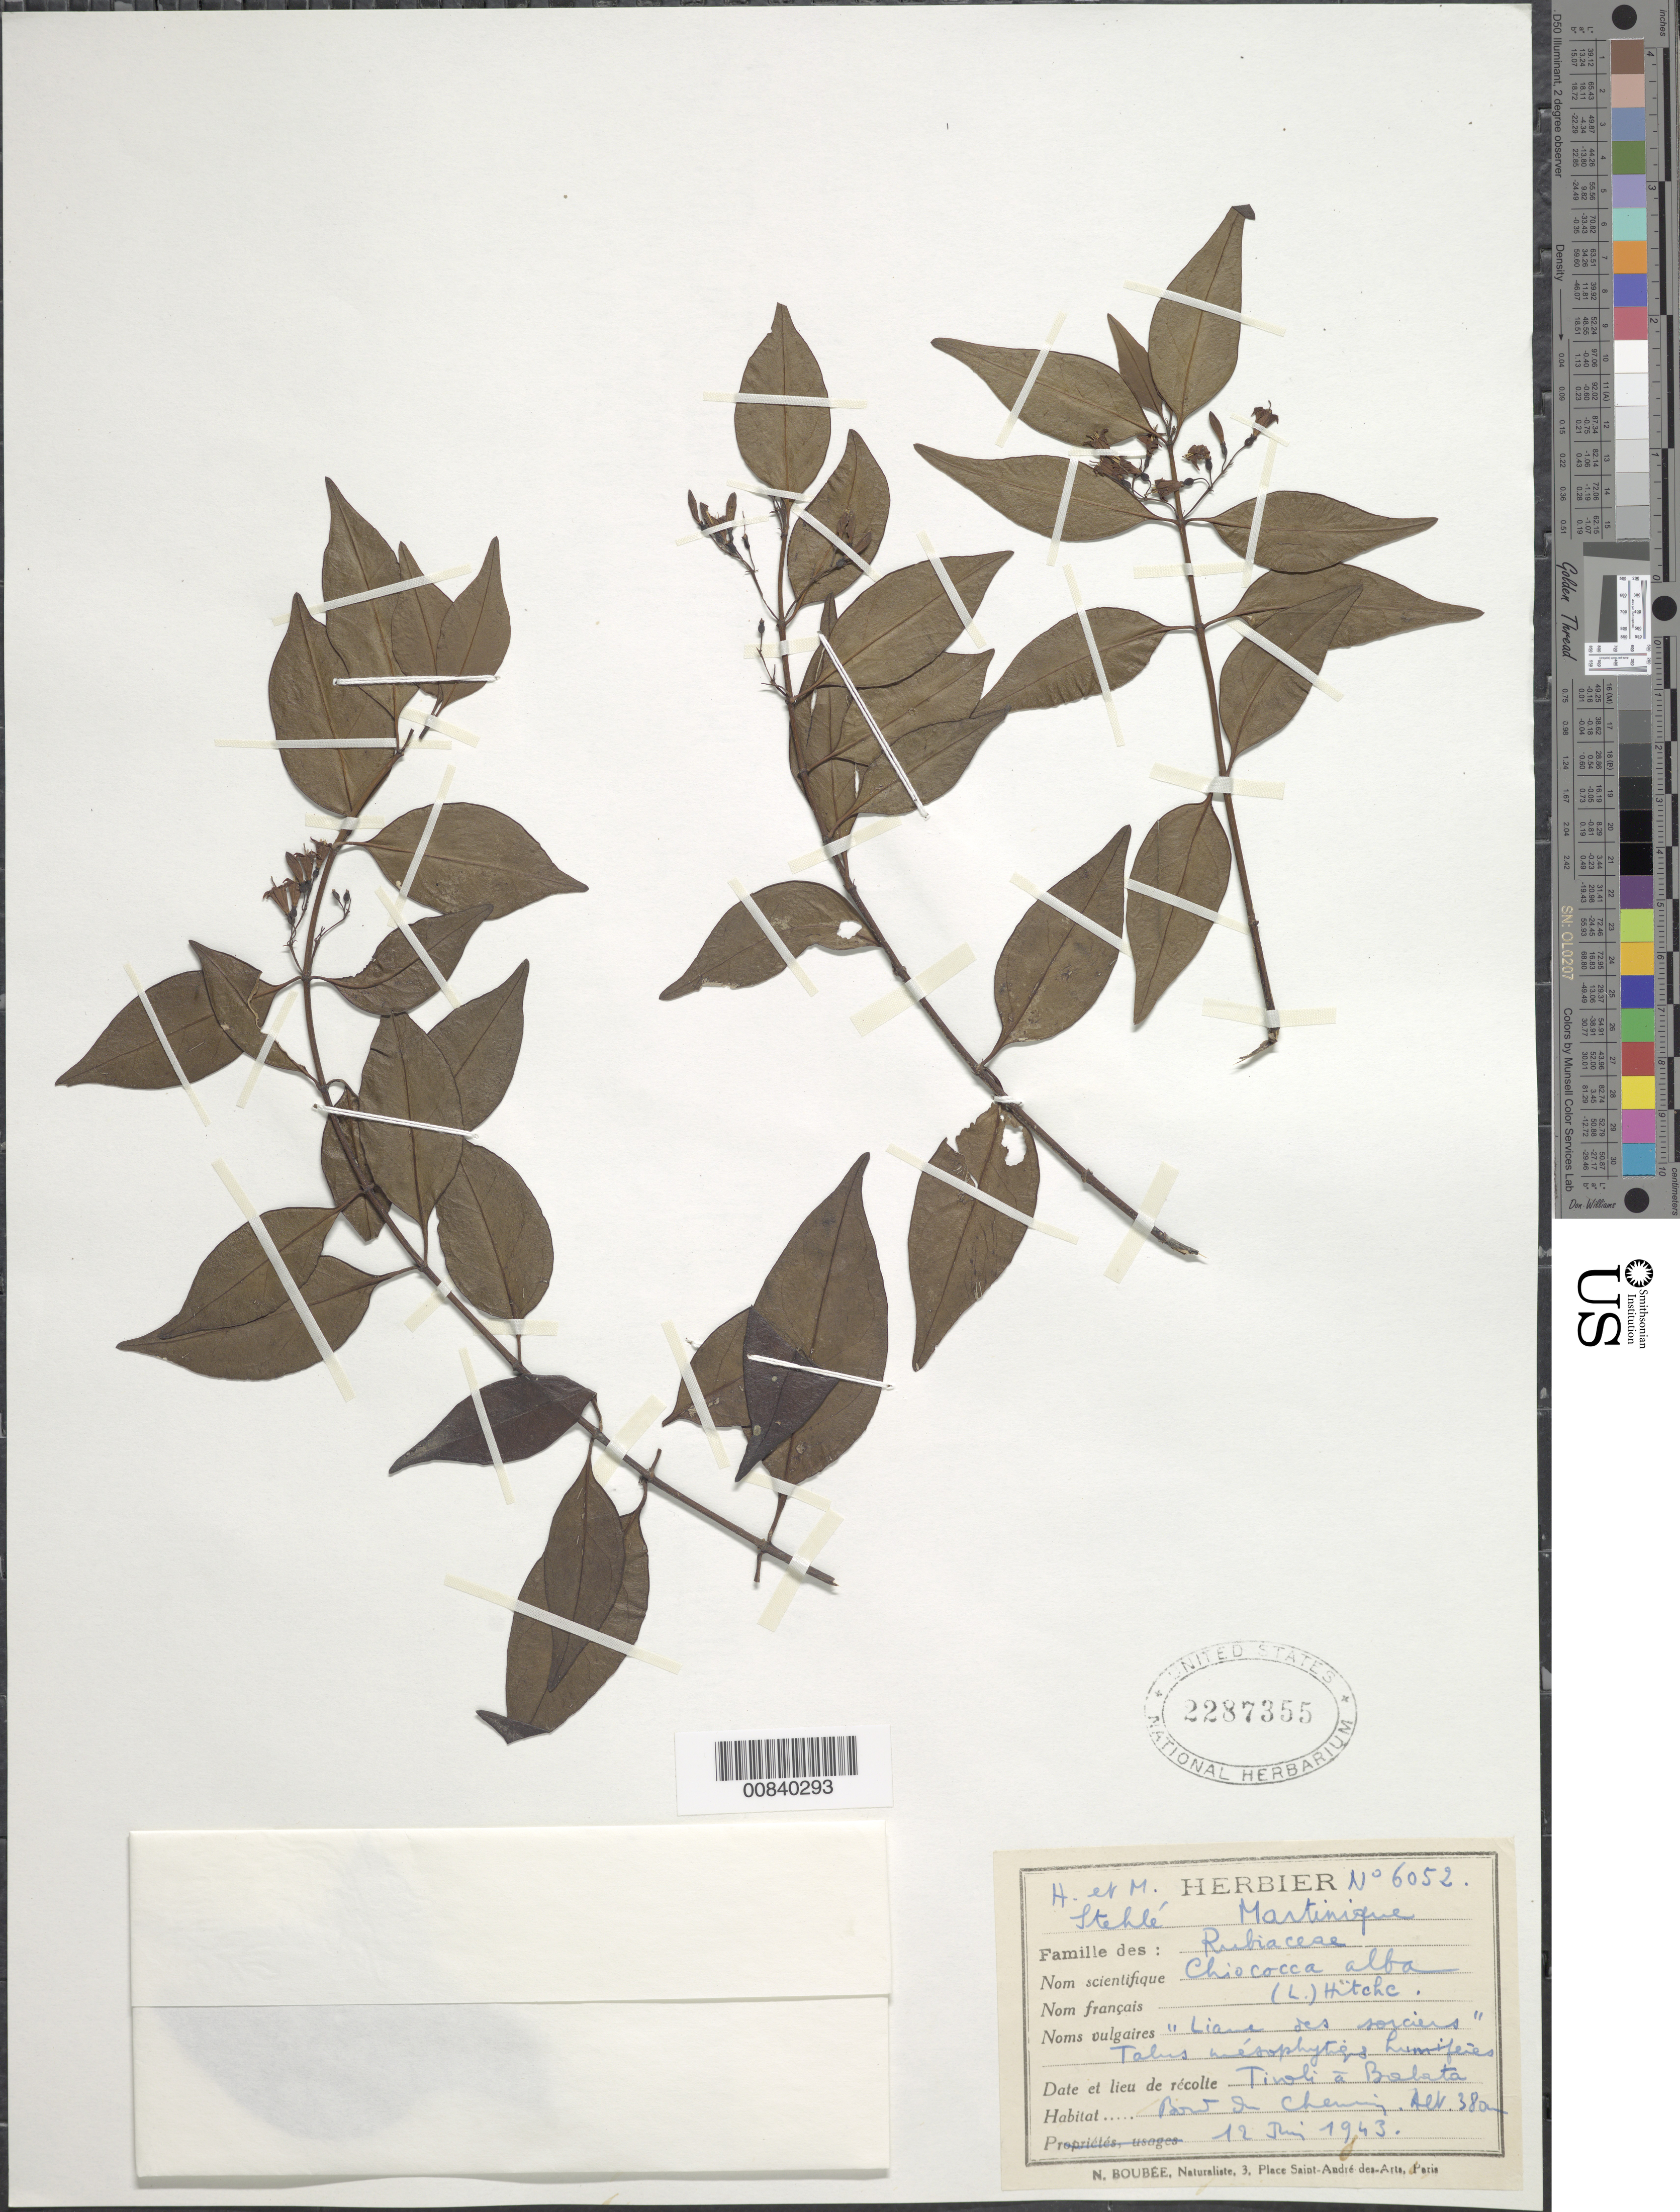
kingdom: Plantae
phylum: Tracheophyta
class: Magnoliopsida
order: Gentianales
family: Rubiaceae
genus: Chiococca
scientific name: Chiococca alba subsp. alba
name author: (L.) Hitchc.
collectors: H. Stehlé & M. Stehlé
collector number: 6052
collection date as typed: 12 Jun 1943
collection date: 1943-06-12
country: Martinique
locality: Tivoli á Bolata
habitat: Bord du chemin, talus mésophytiques humidferes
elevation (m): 380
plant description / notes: Common name: Liane des sorciers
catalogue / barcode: US 2287355